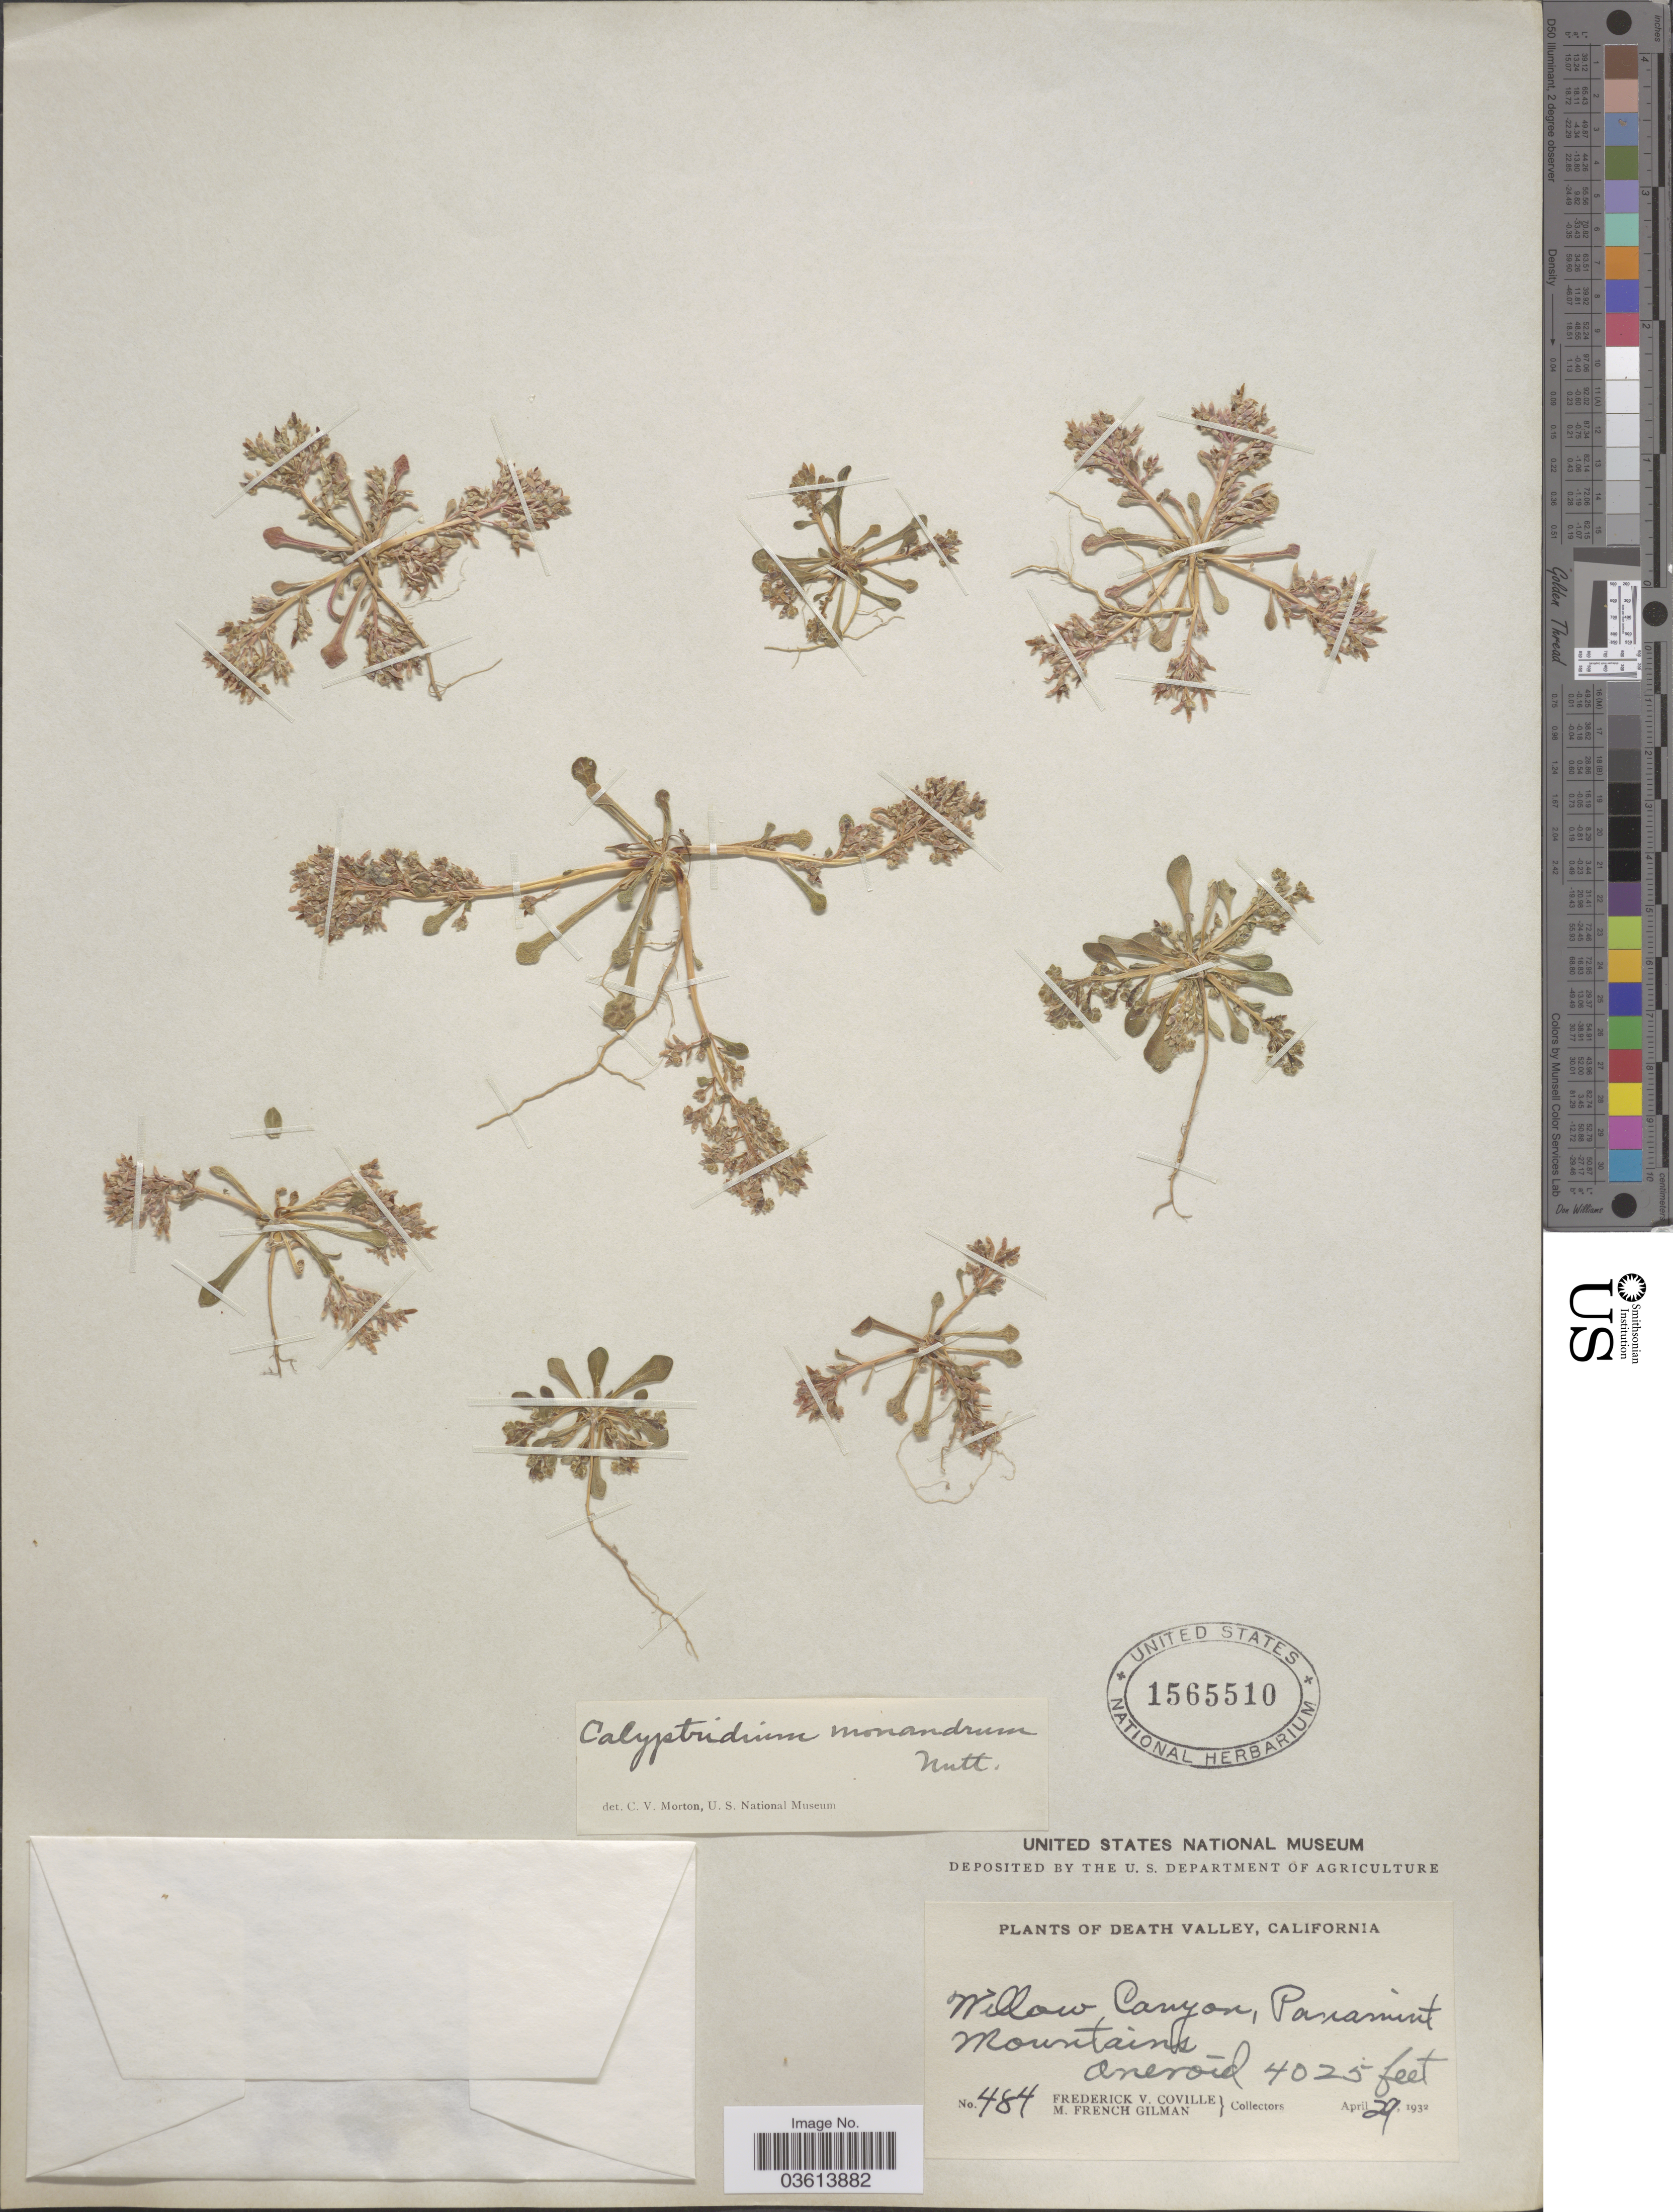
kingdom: Plantae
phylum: Tracheophyta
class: Magnoliopsida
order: Caryophyllales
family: Montiaceae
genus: Calyptridium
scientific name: Calyptridium monandrum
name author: (Nutt.) Nutt.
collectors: F. V. Coville & M. F. Gilman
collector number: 484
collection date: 1932-04-29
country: United States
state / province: California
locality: Death Valley. Willow Canyon, Panamint Mountains.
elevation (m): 1227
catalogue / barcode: US 1565510